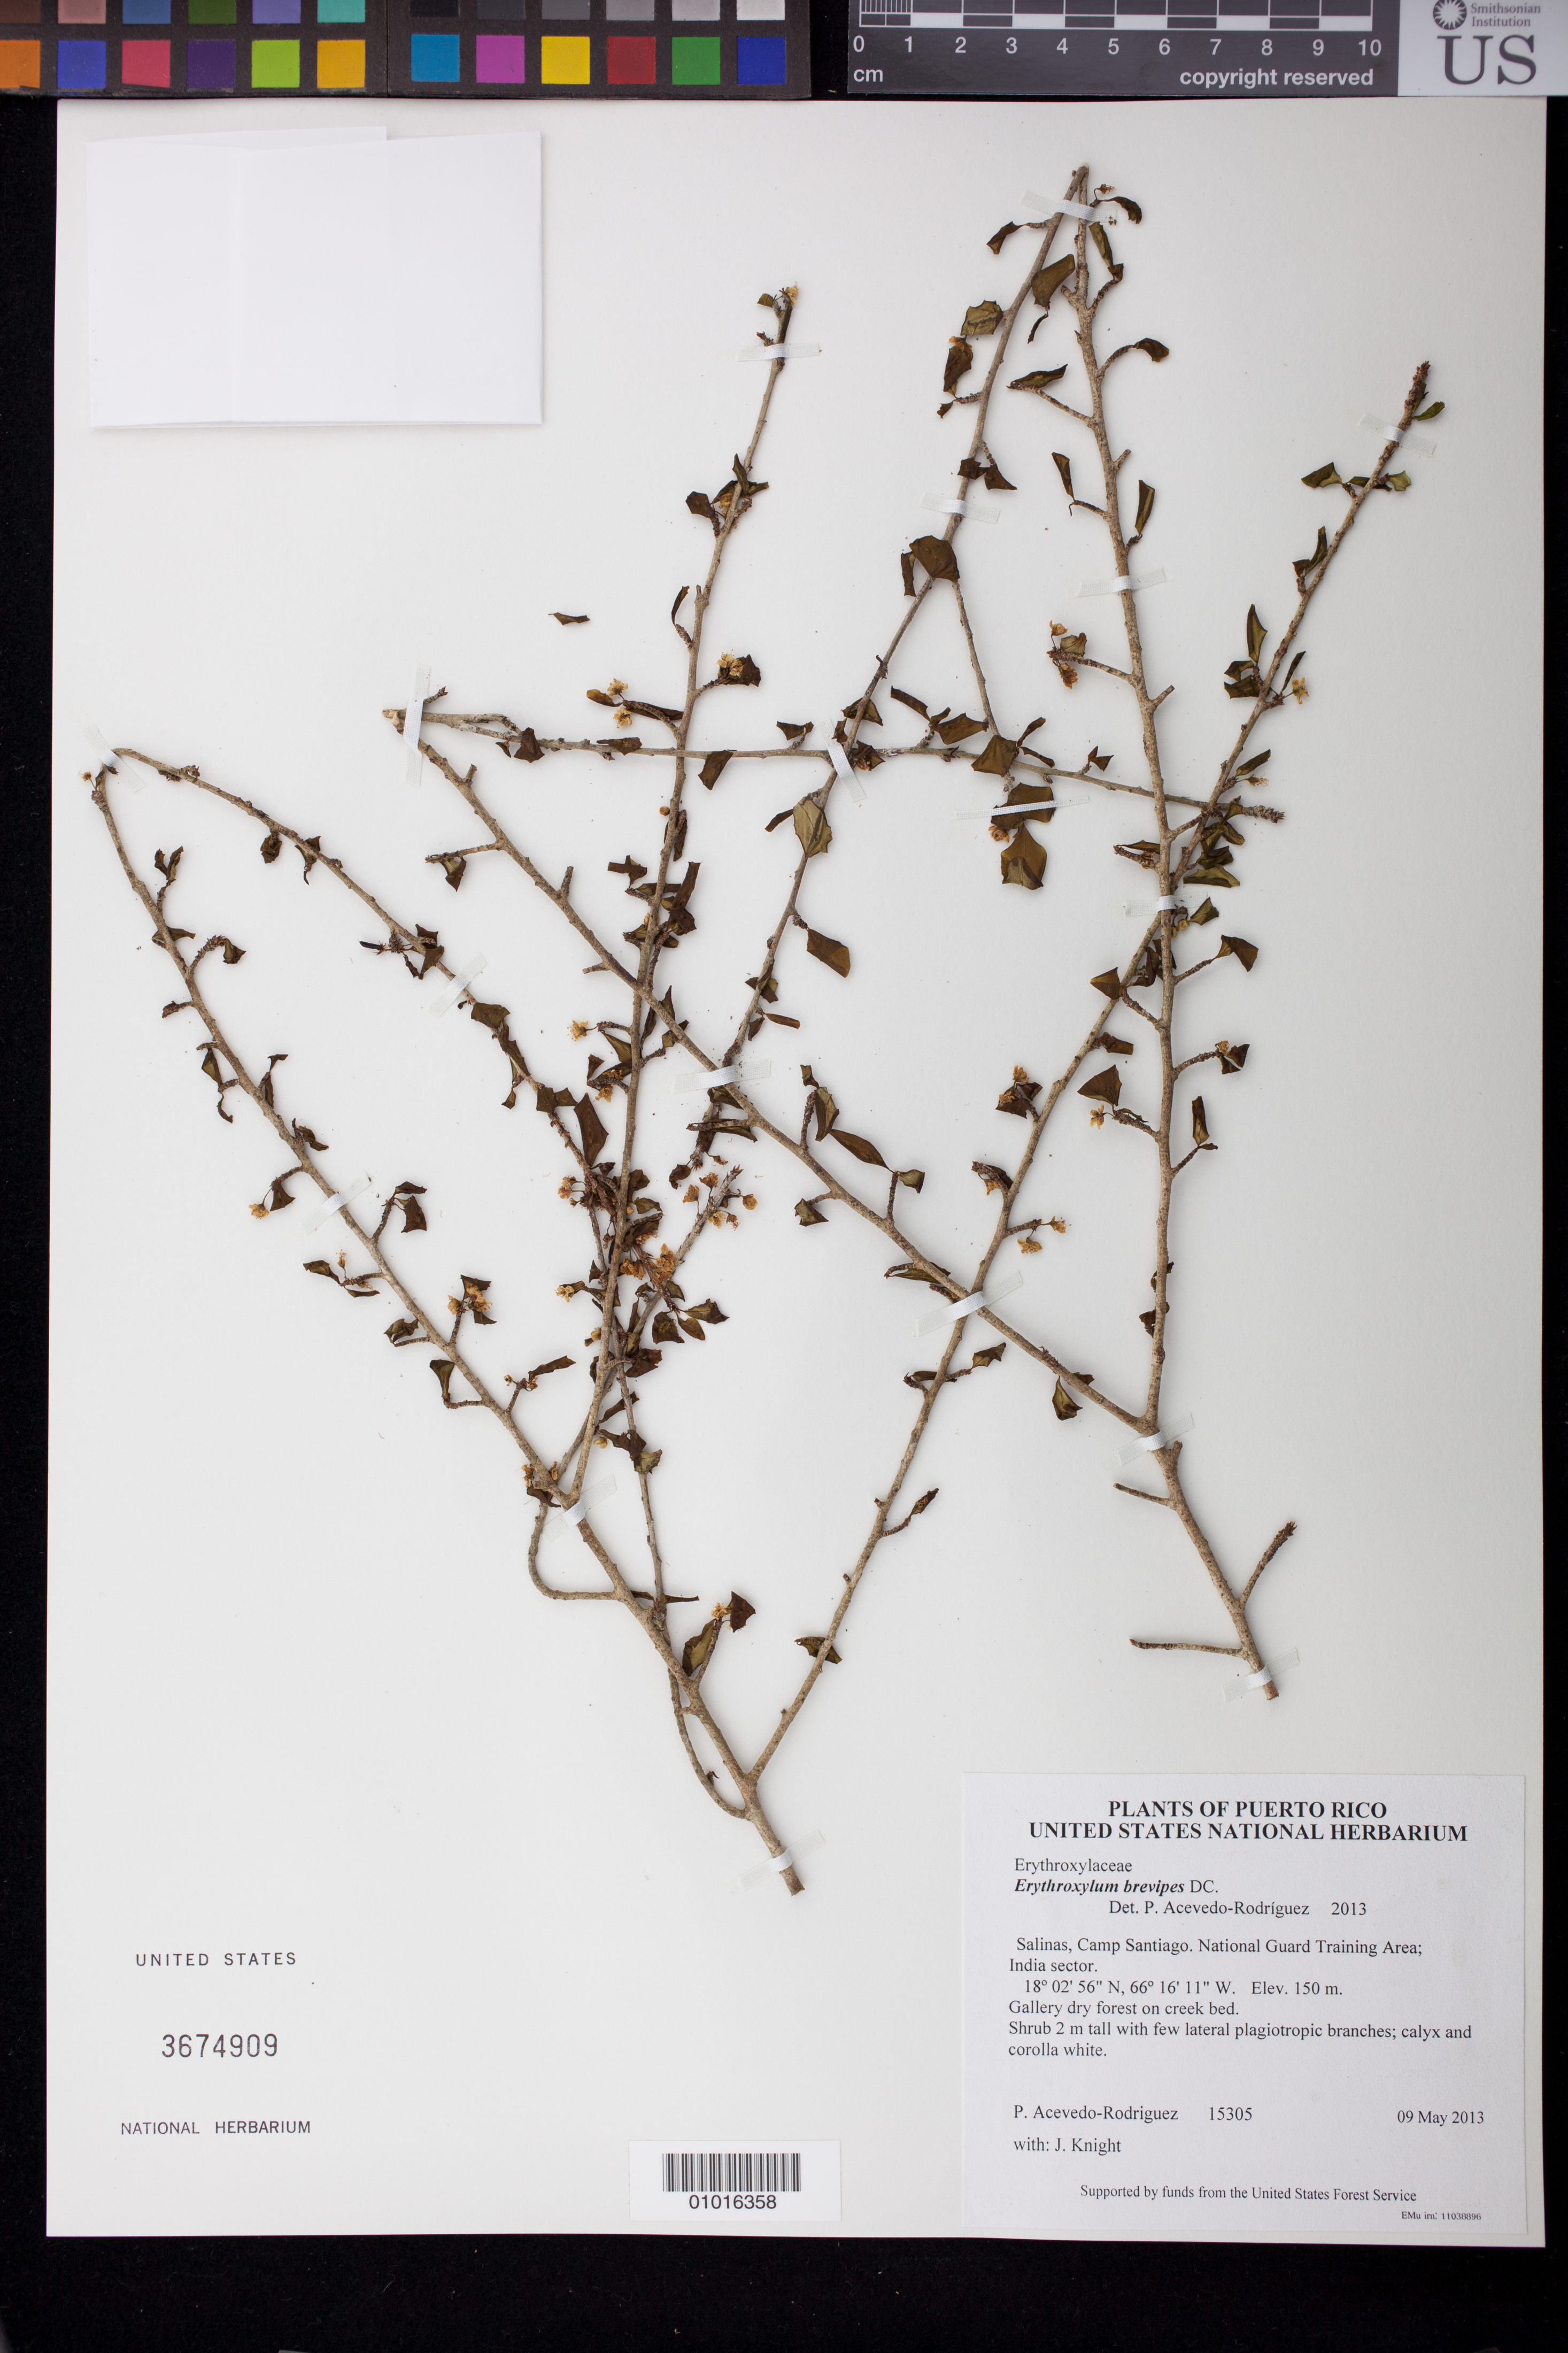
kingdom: Plantae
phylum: Tracheophyta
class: Magnoliopsida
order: Malpighiales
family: Erythroxylaceae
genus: Erythroxylum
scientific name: Erythroxylum brevipes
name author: DC.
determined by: Acevedo-Rodríguez, P., (BOT), Smithsonian Institution - National Museum of Natural History (UNITED STATES)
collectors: P. Acevedo-Rodr. & J. Knight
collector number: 15305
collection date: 2013-05-09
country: Puerto Rico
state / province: Salinas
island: Puerto Rico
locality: Camp Santiago. National Guard Training Area; India sector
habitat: Gallery dry forest on creek bed.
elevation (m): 150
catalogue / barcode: US 3674909